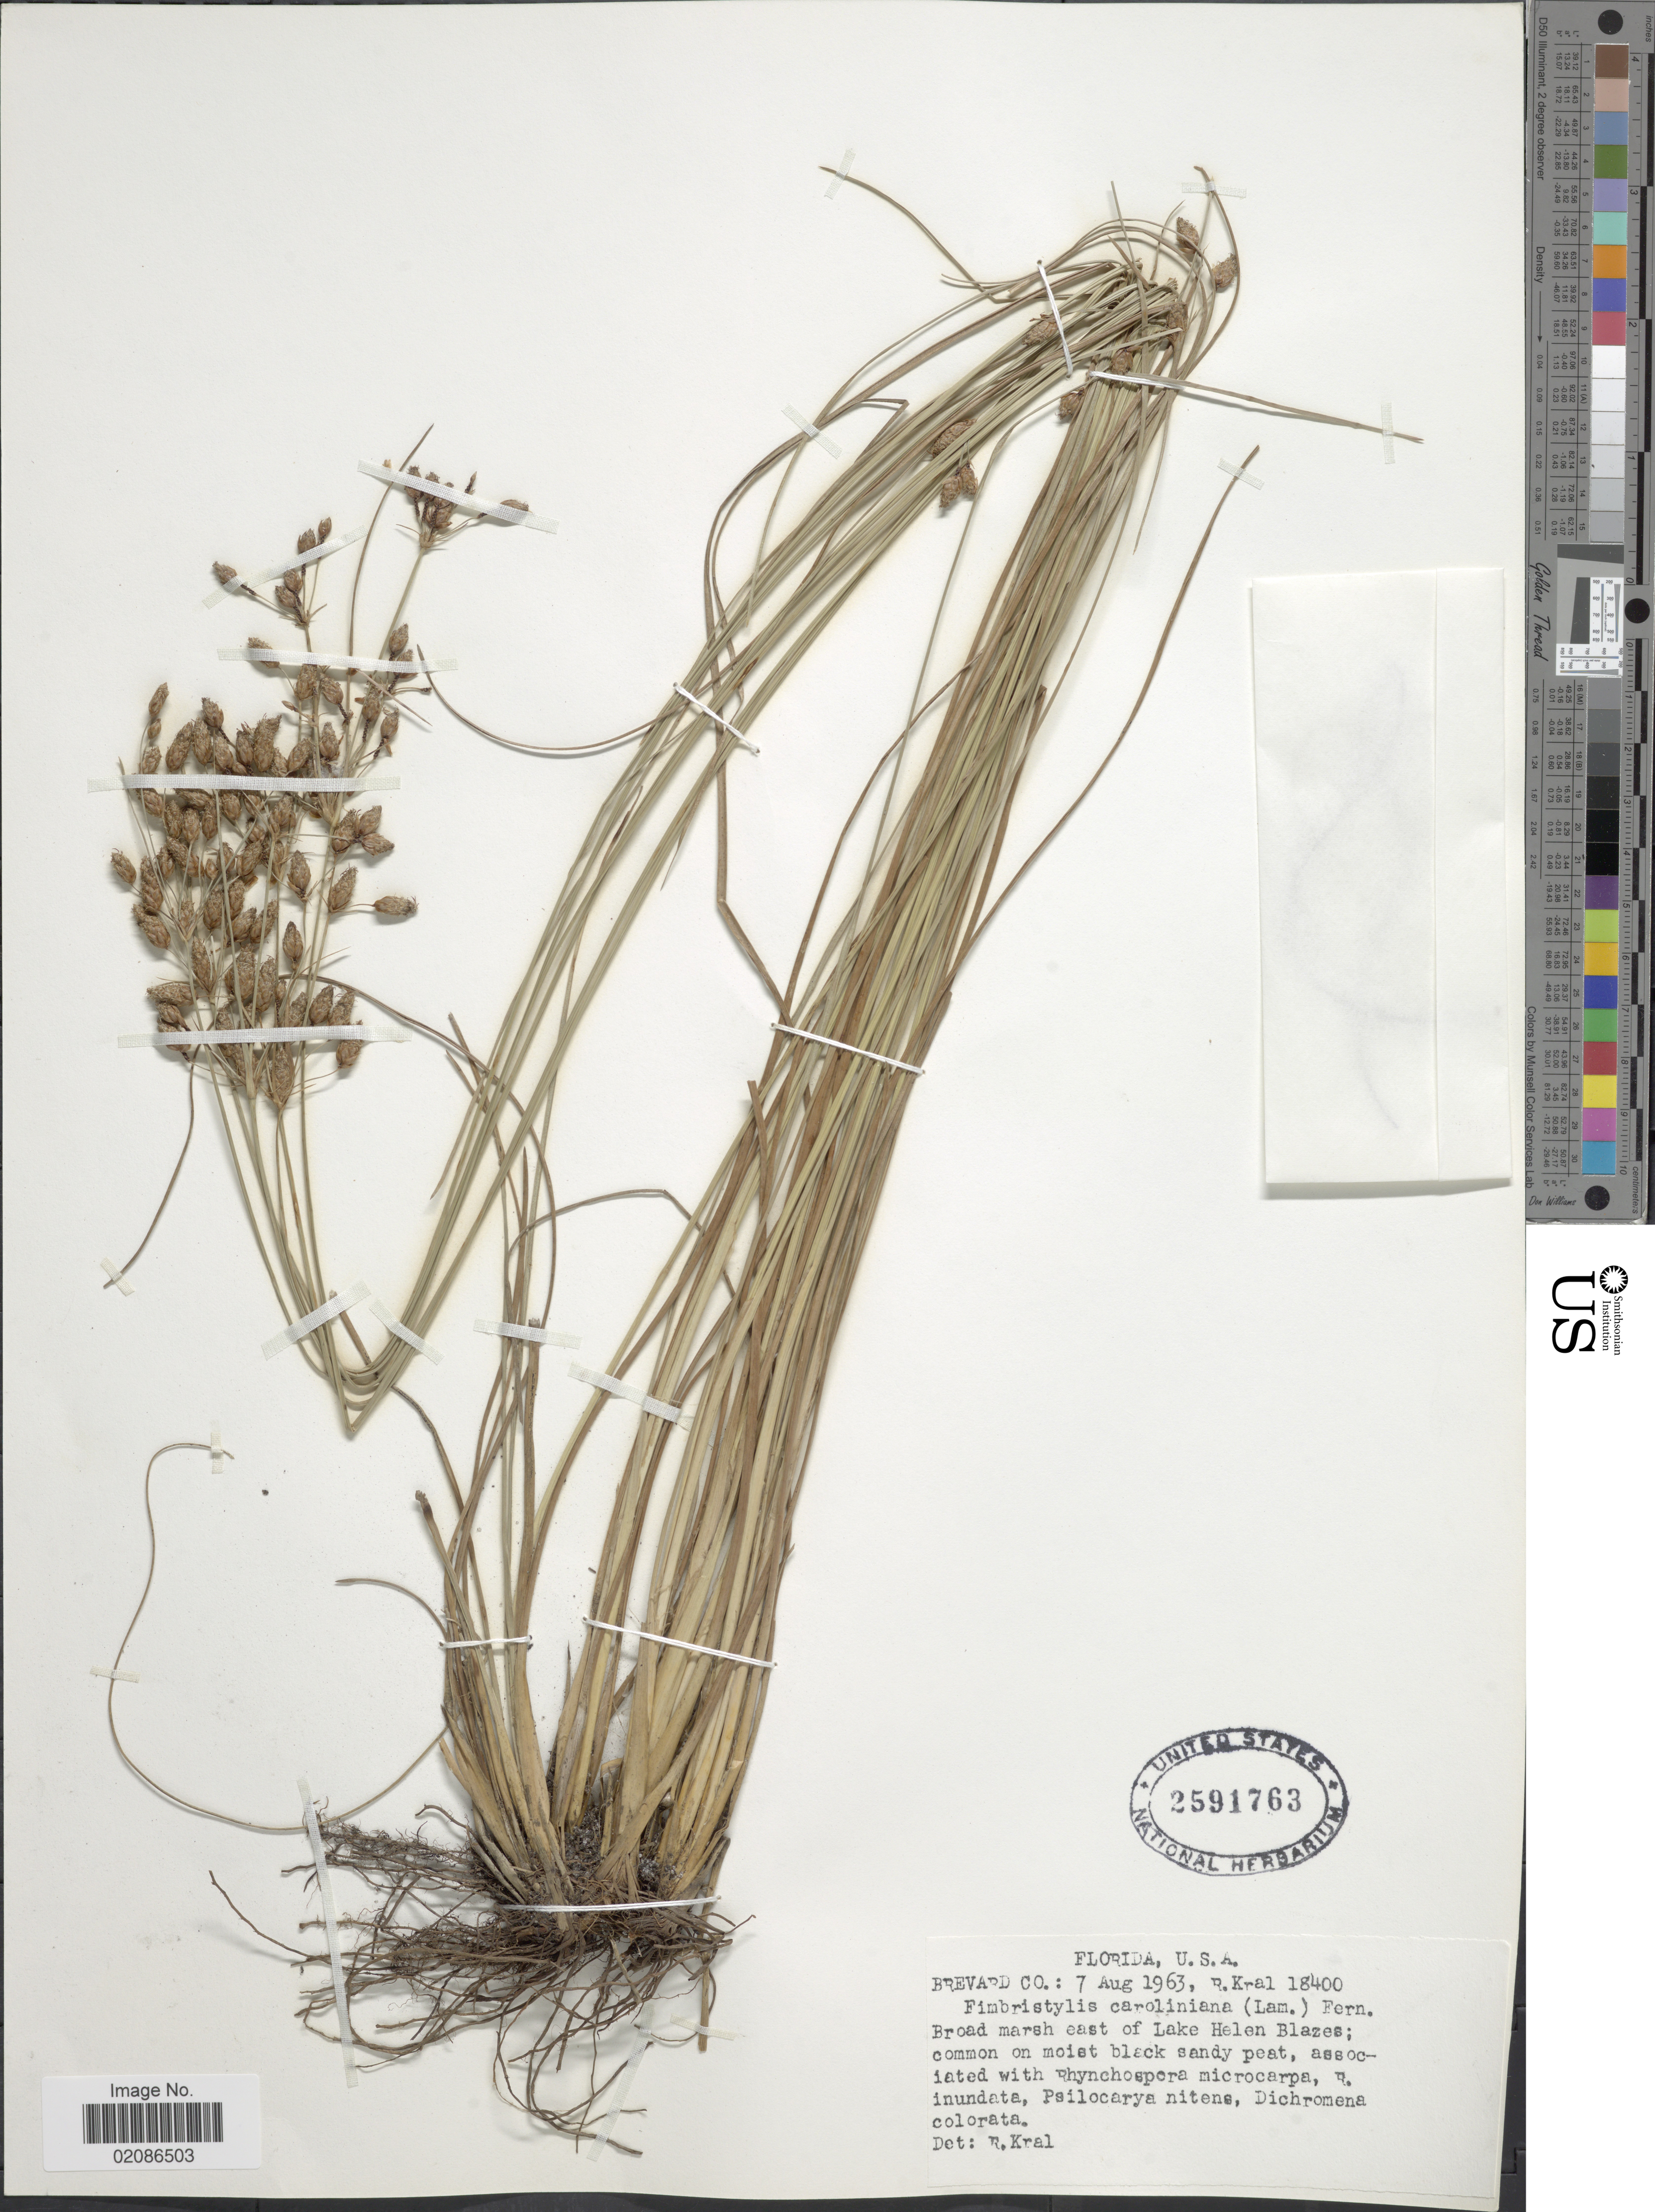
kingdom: Plantae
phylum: Tracheophyta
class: Liliopsida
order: Poales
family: Cyperaceae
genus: Fimbristylis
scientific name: Fimbristylis caroliniana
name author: (Lam.) Fernald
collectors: R. Kral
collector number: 18400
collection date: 1963-08-07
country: United States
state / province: Florida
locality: Brevard Co; Broad marsh east of Lake Helen Blazes; common on moist black sandy peat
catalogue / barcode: US 2591763